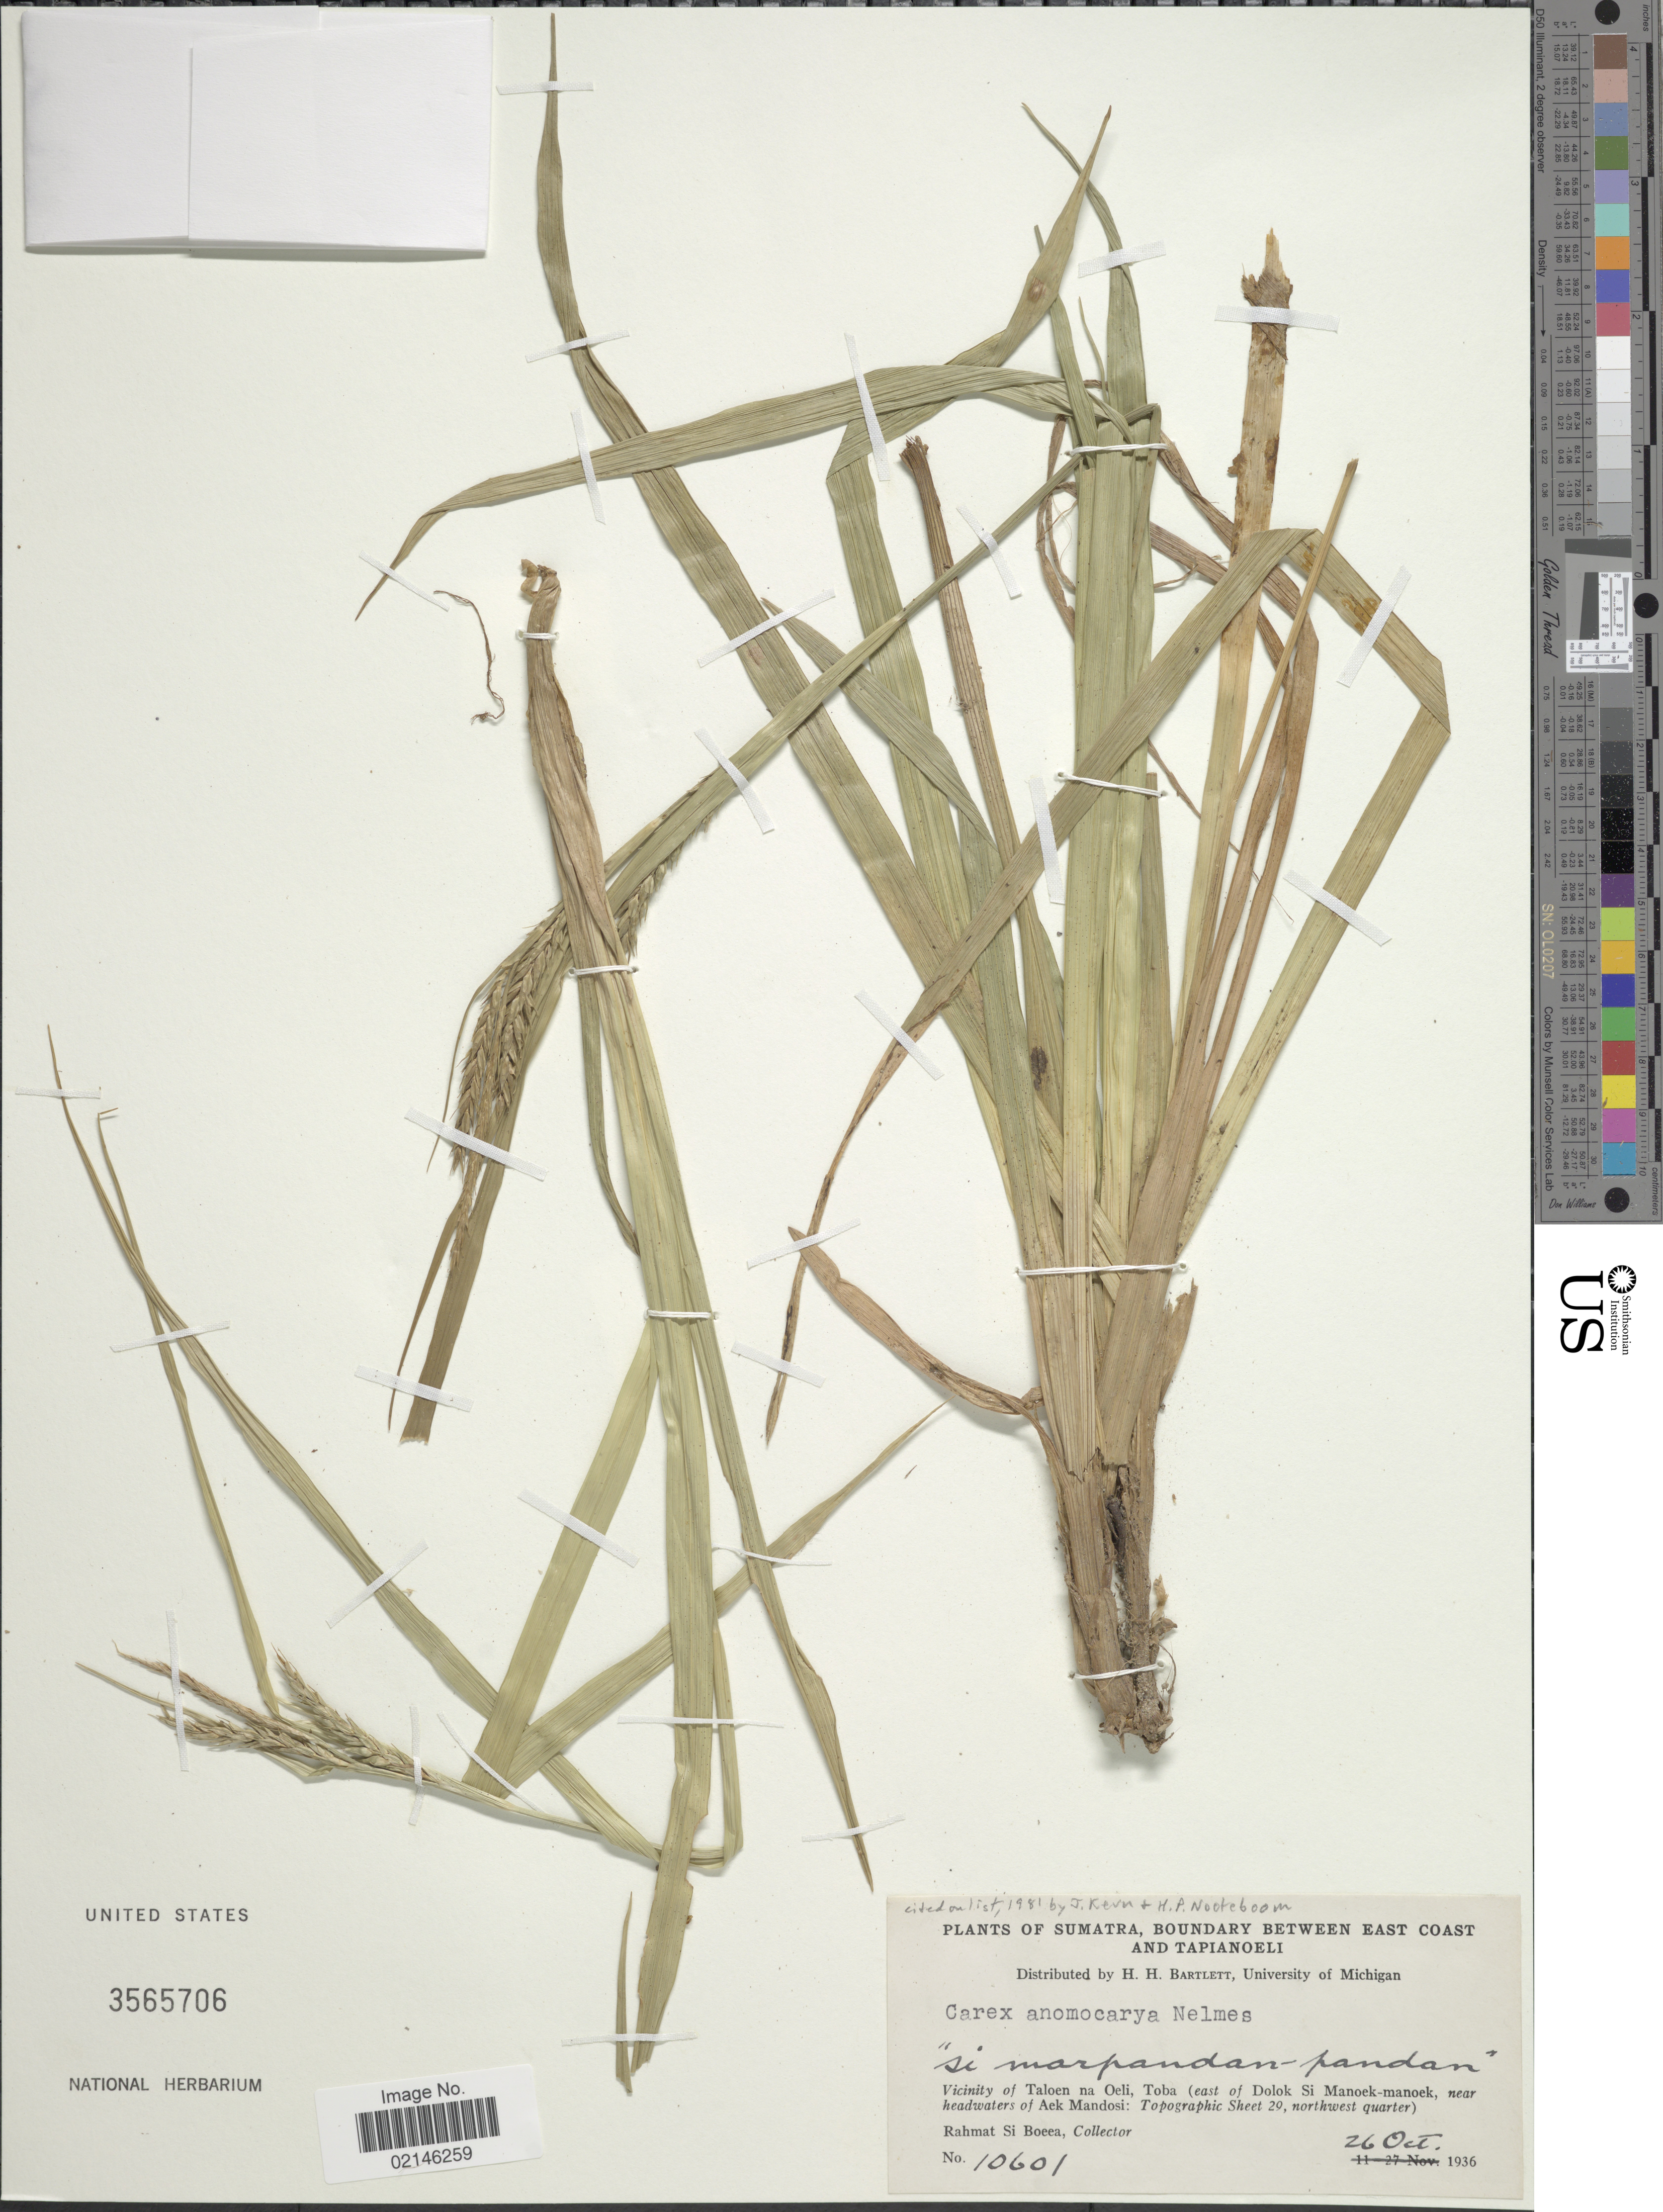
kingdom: Plantae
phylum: Tracheophyta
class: Liliopsida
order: Poales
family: Cyperaceae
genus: Carex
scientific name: Carex anomocarya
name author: Nelmes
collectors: Rahmat Si Boeea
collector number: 10601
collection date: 1936-10-26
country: Indonesia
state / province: Sumatra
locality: Boundary between east coast and Tapianoeli. Vicinity of Taloen na Oeli, Toba (east of Dolok Si Manoek-manoek, near headwaters of Aek Mandosi: Topographic Sheet 29, northwest quarter)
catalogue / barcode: US 3565706